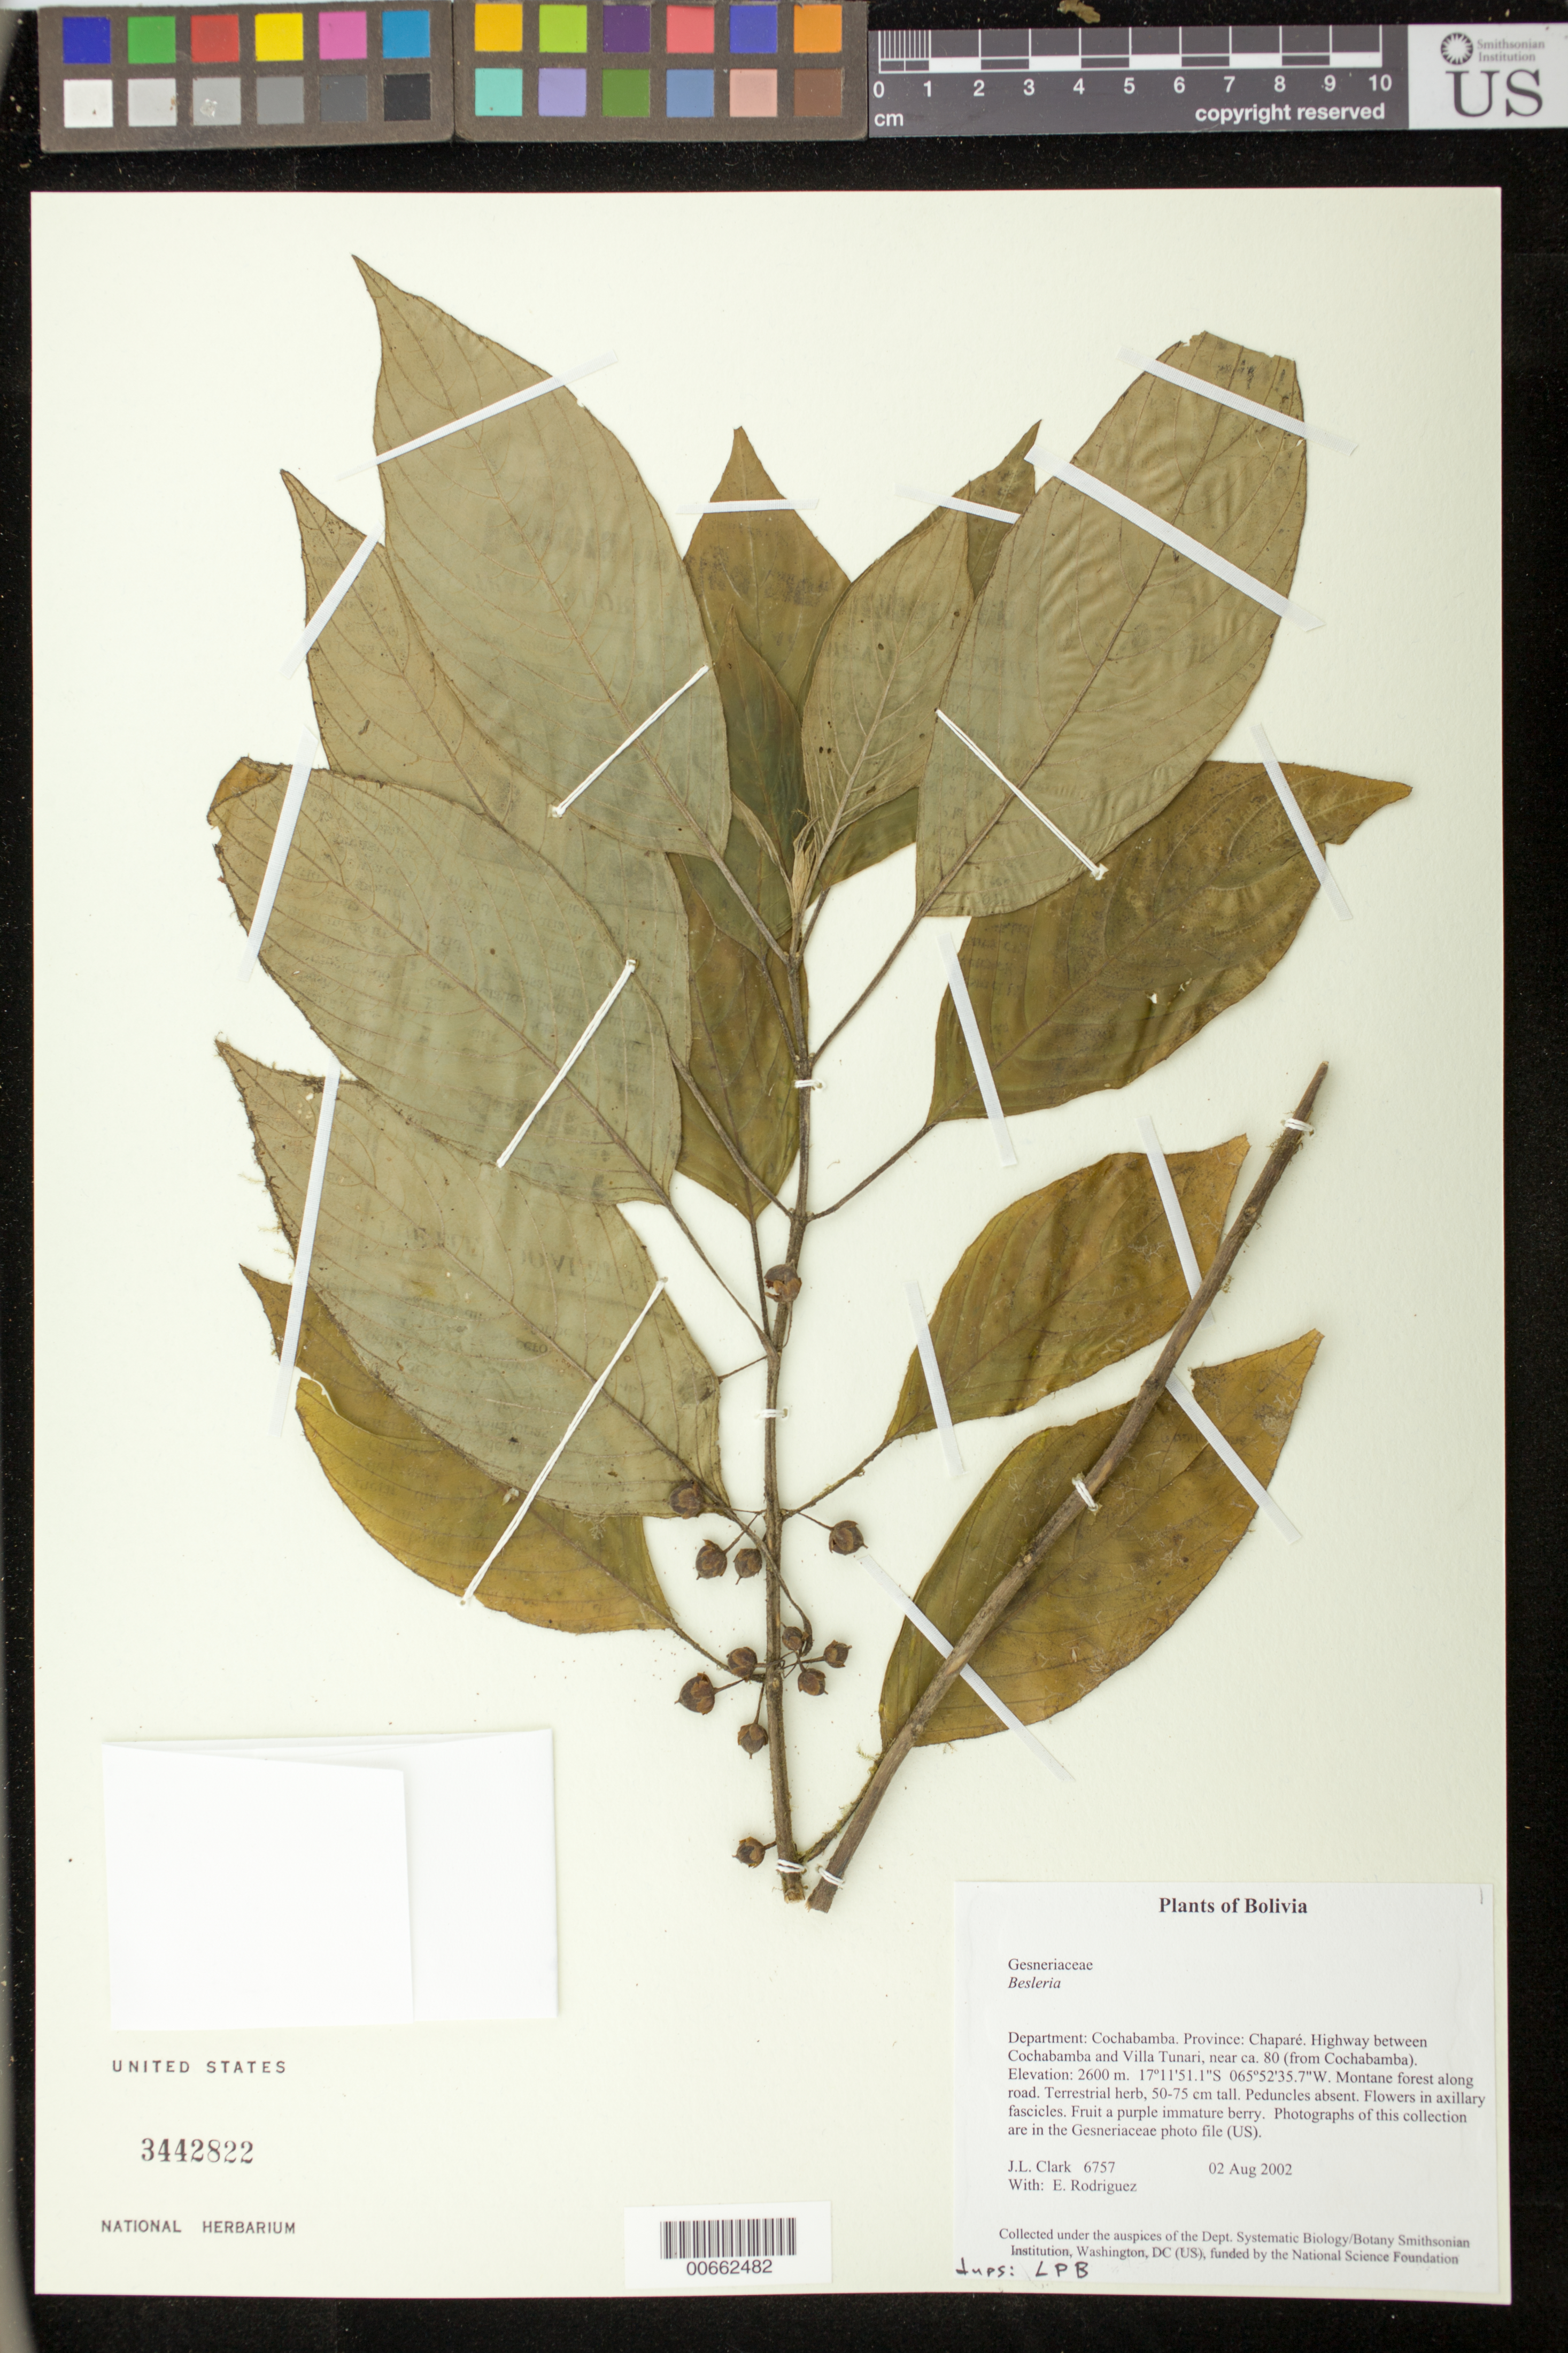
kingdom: Plantae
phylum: Tracheophyta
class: Magnoliopsida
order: Lamiales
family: Gesneriaceae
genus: Besleria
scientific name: Besleria sp.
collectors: J. L. Clark & E. Rodriguez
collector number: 6757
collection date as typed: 02 Aug 2002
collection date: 2002-08-02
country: Bolivia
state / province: Cochabamba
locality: Chaparé, Highway between Cochabamba and Villa Tunari, near ca. 80 (from Cochabamba).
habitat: Montane forest along road.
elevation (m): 2600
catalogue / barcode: US 3442822